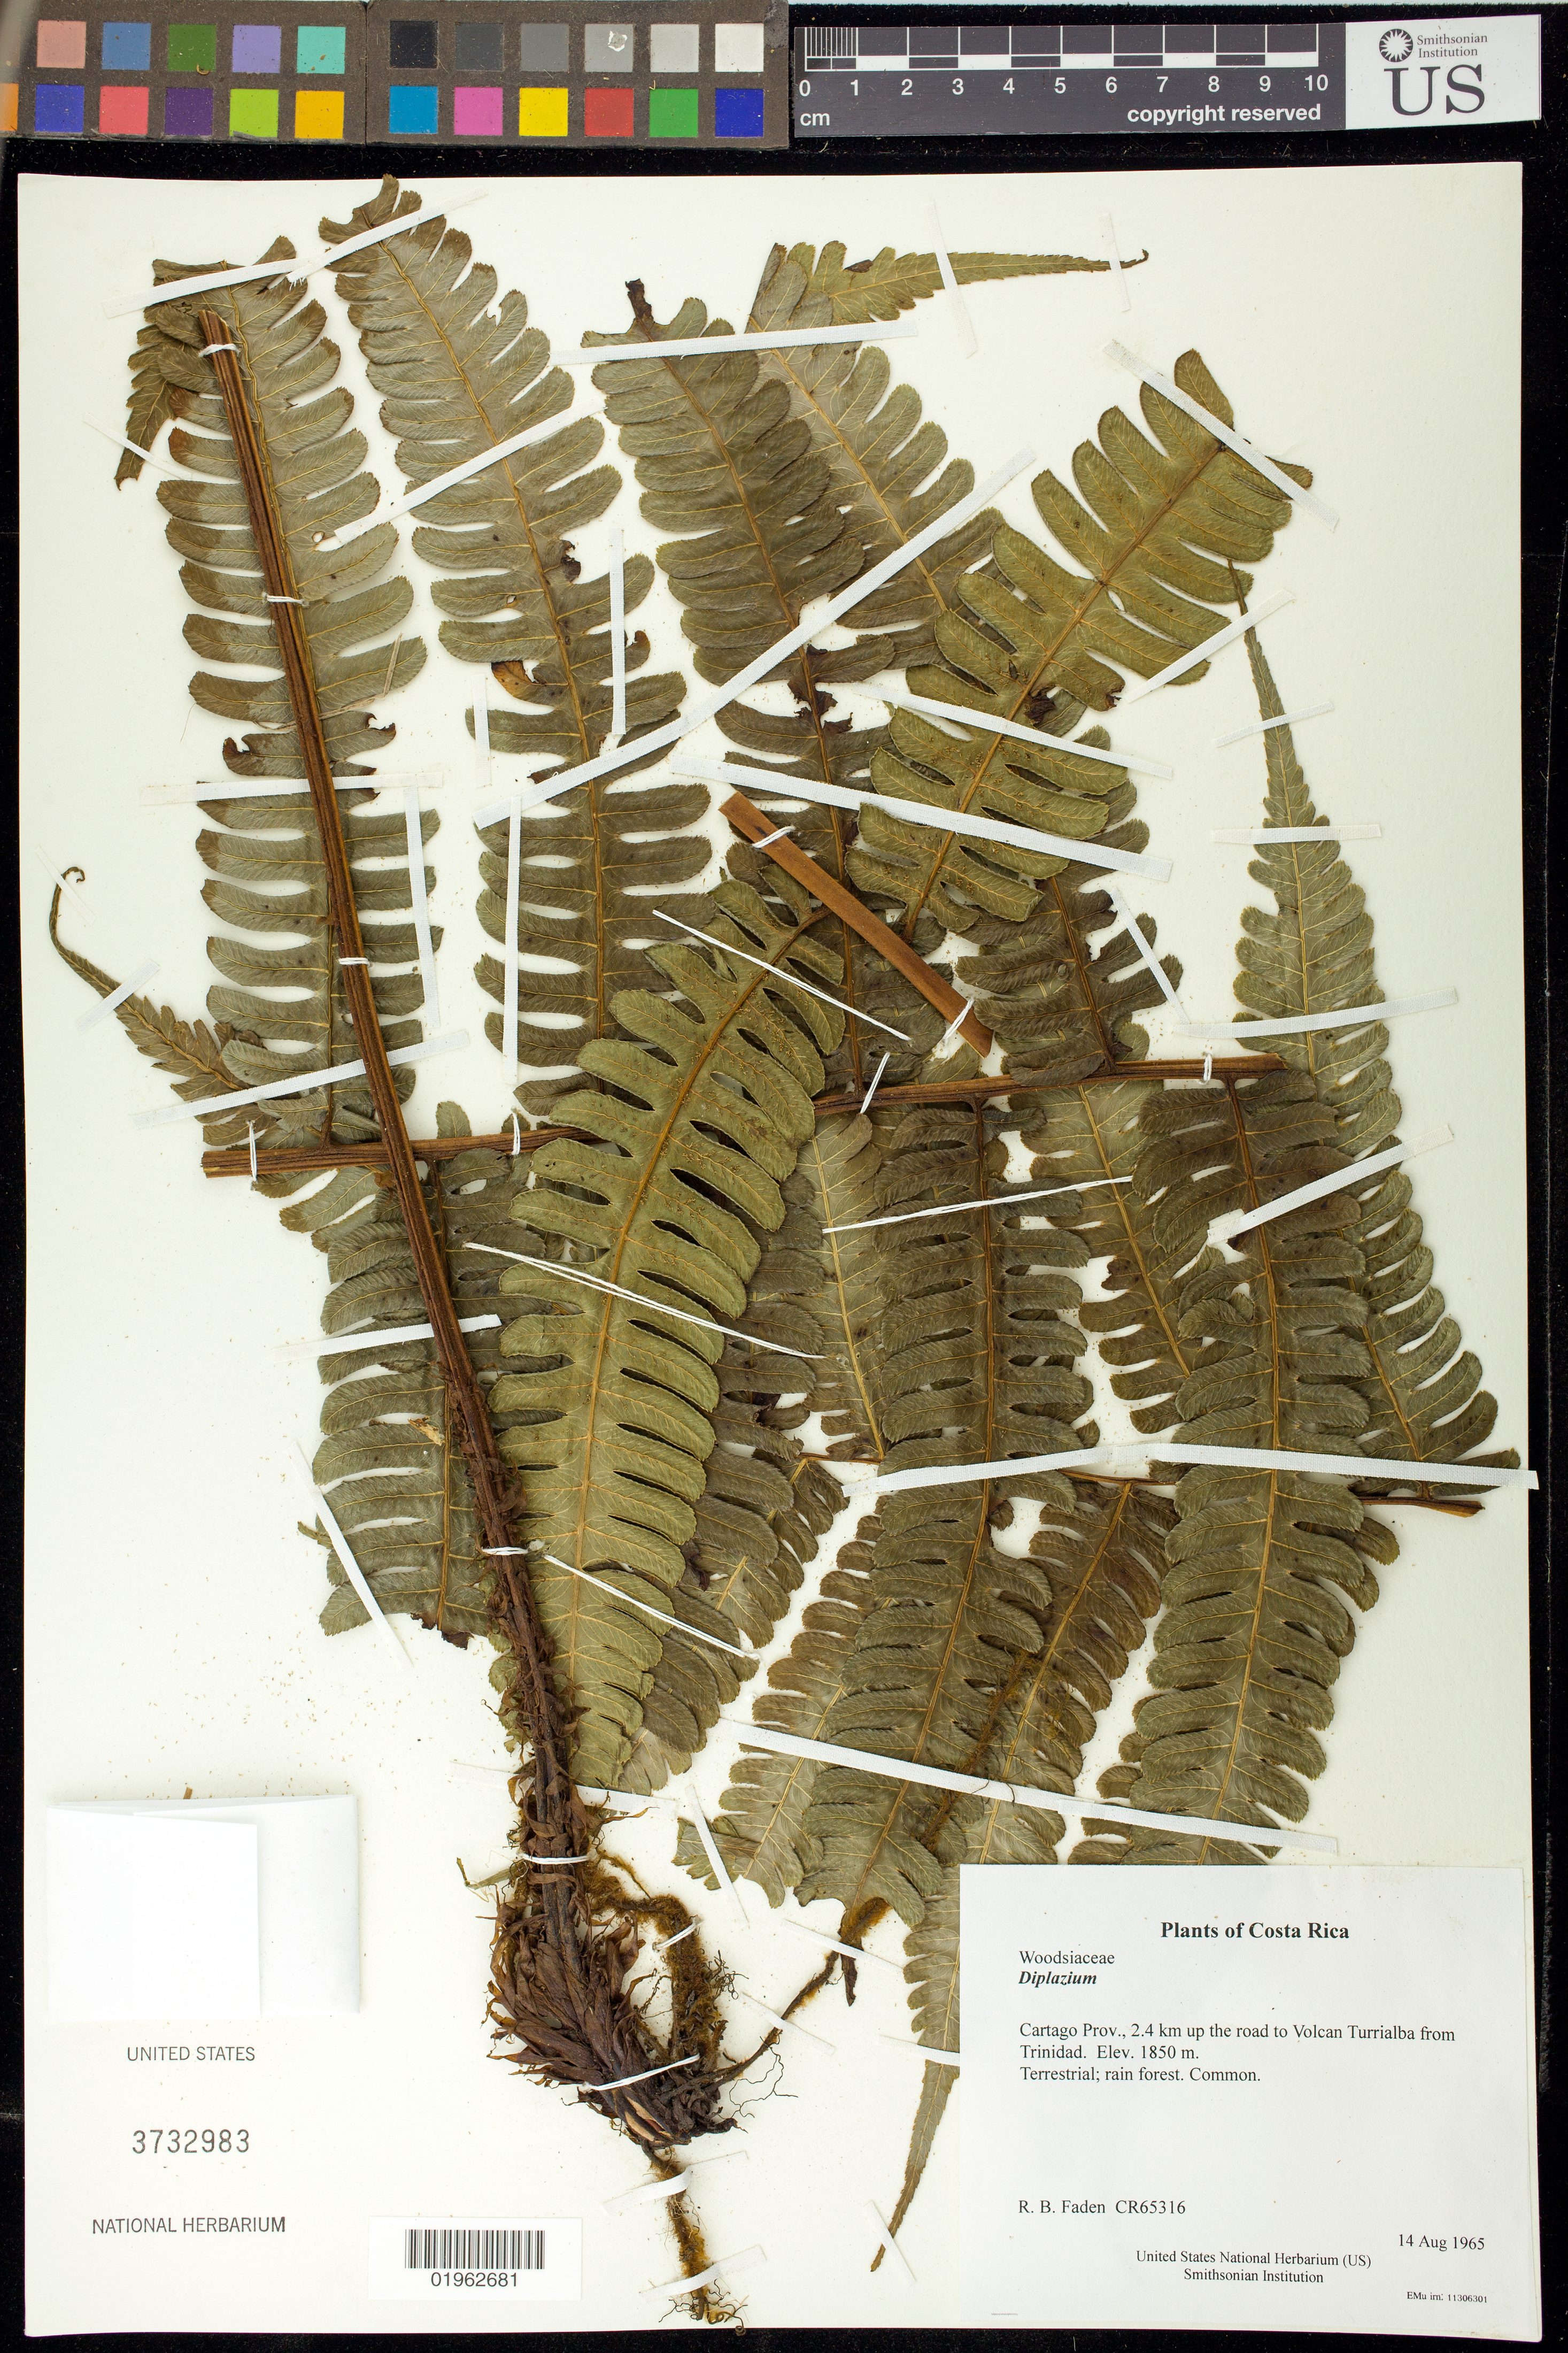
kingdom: Plantae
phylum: Tracheophyta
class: Polypodiopsida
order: Polypodiales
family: Athyriaceae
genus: Diplazium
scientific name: Diplazium sp.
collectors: R. B. Faden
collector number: CR65316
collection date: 1965-08-14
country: Costa Rica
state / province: Cartago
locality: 2.4 km up the road to Volcan Turrialba from Trinidad.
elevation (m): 1850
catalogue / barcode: US 3732983